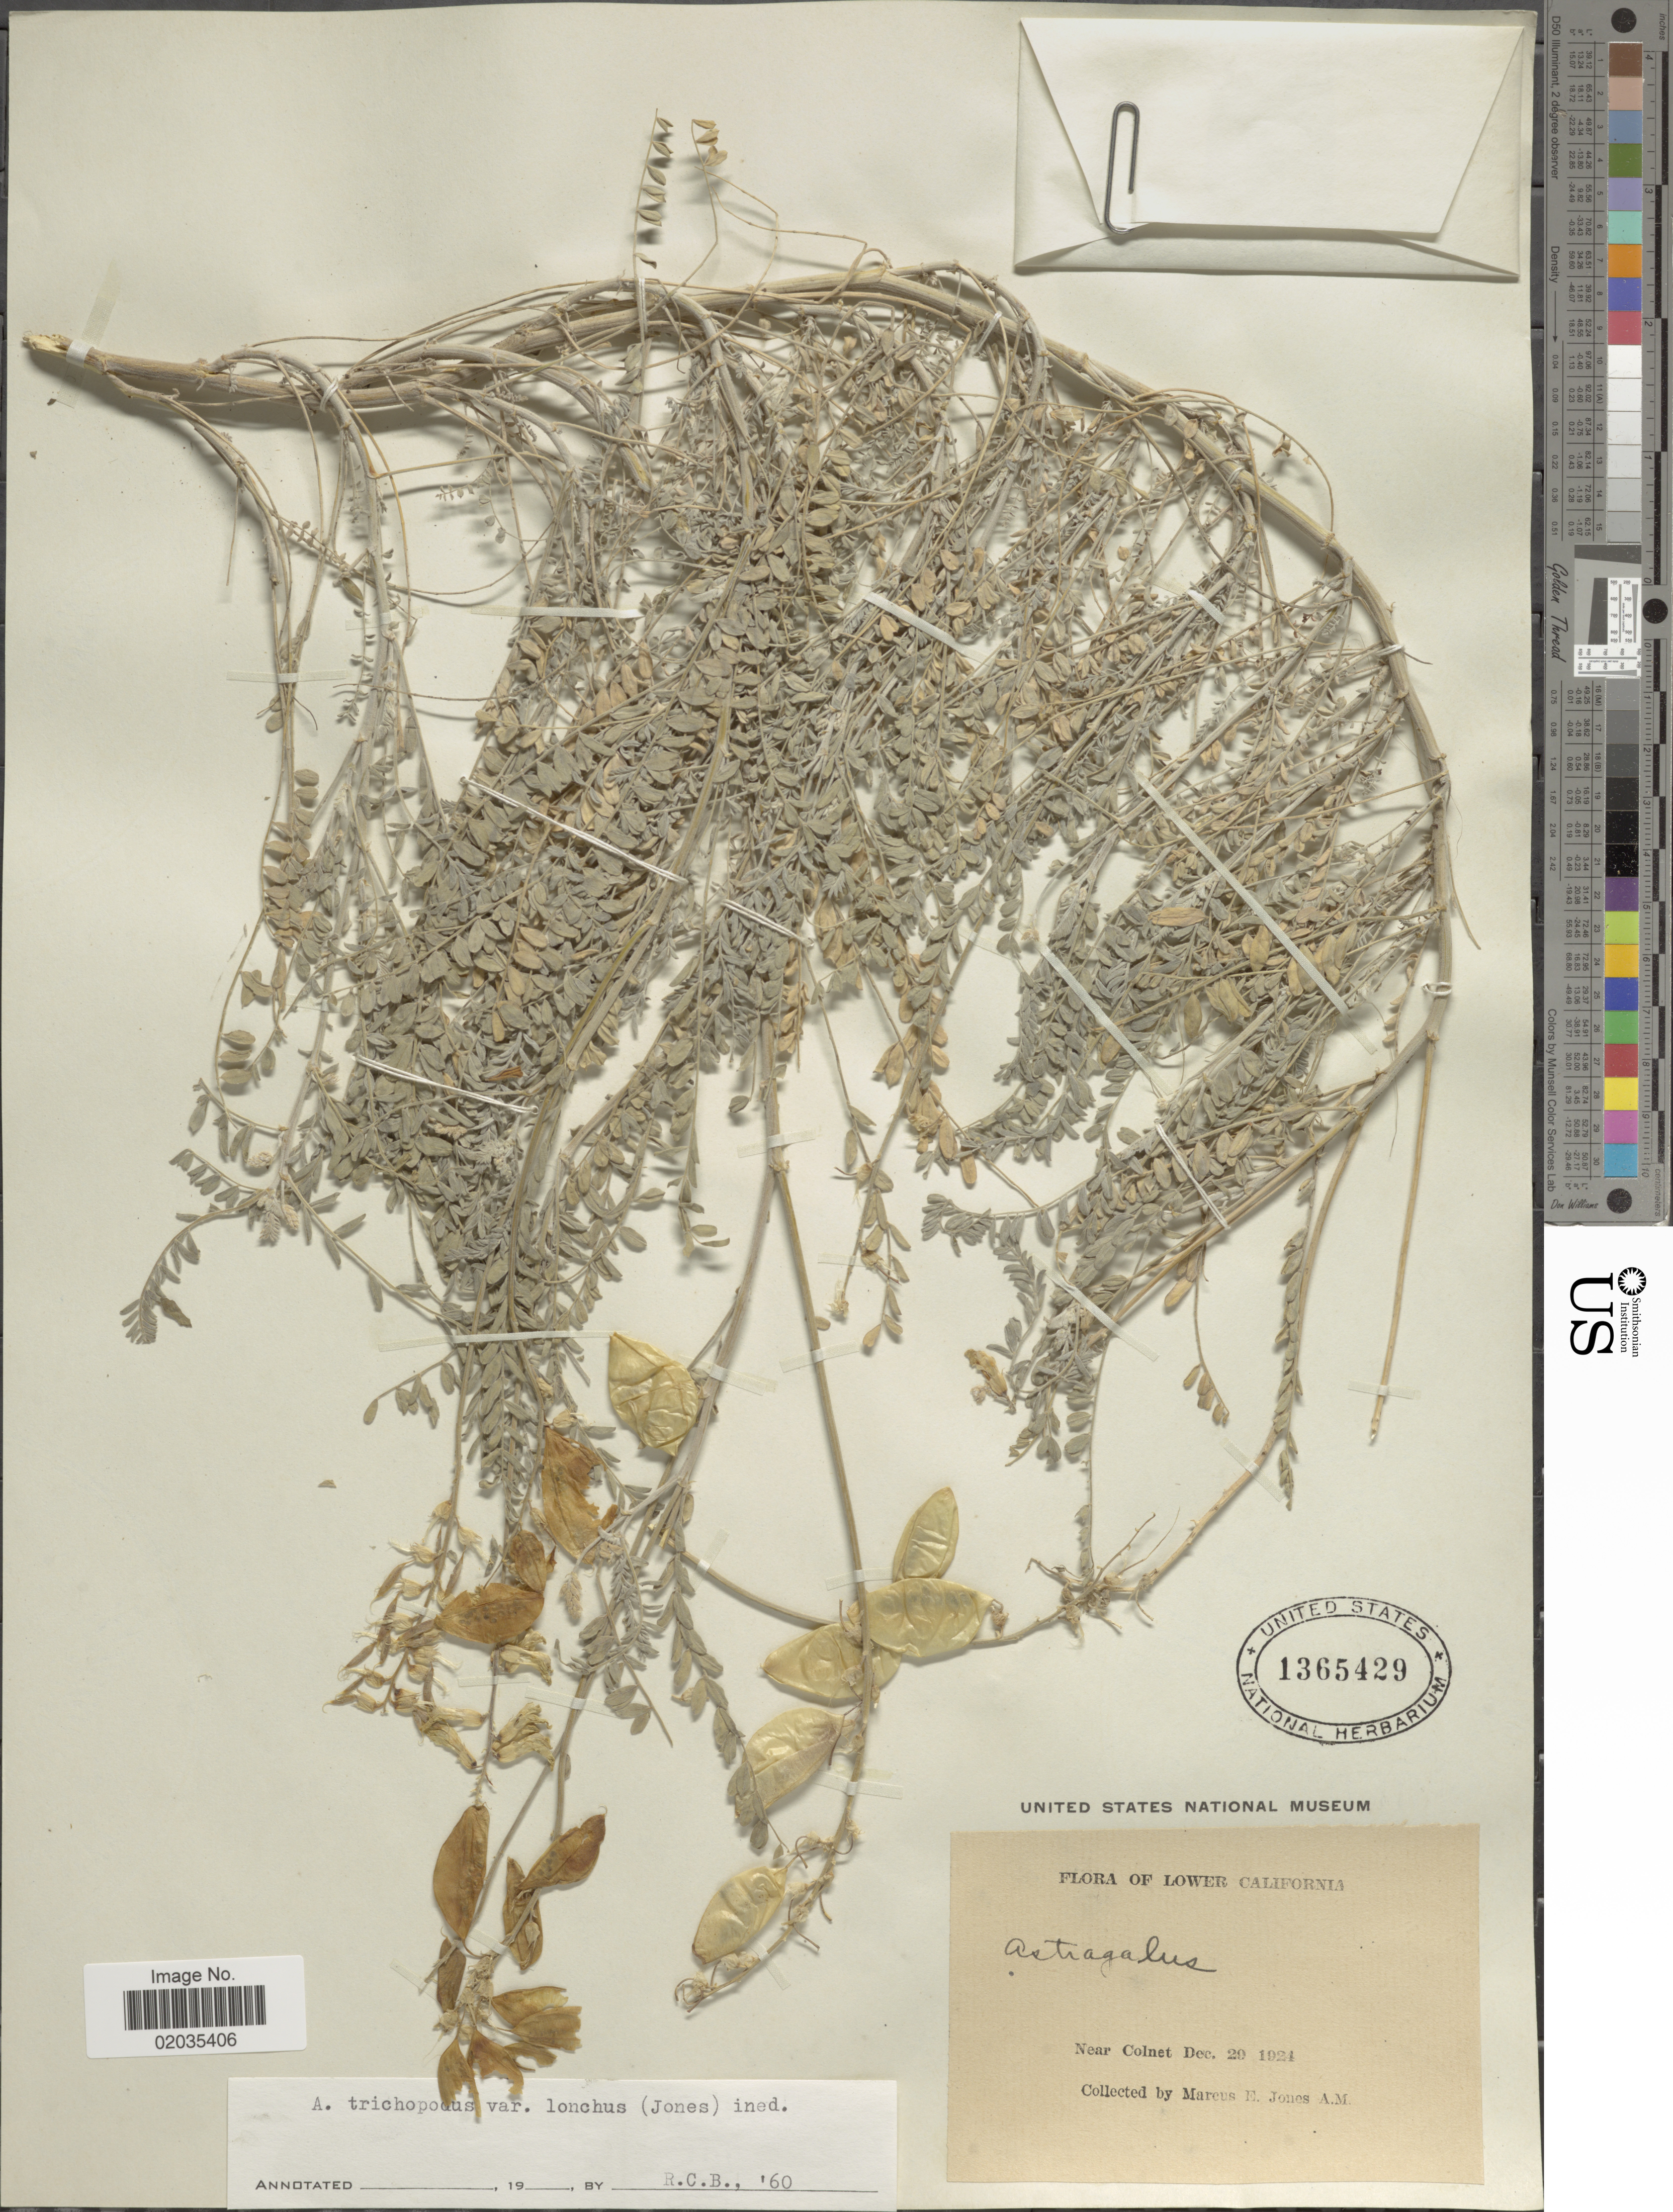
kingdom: Plantae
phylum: Tracheophyta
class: Magnoliopsida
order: Fabales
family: Fabaceae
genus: Astragalus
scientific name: Astragalus trichopodus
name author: (Nutt.) A. Gray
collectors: M. E. Jones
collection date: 1924-12-20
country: Mexico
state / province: Baja California Norte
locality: Lower California. Near Colnet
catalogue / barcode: US 1365429